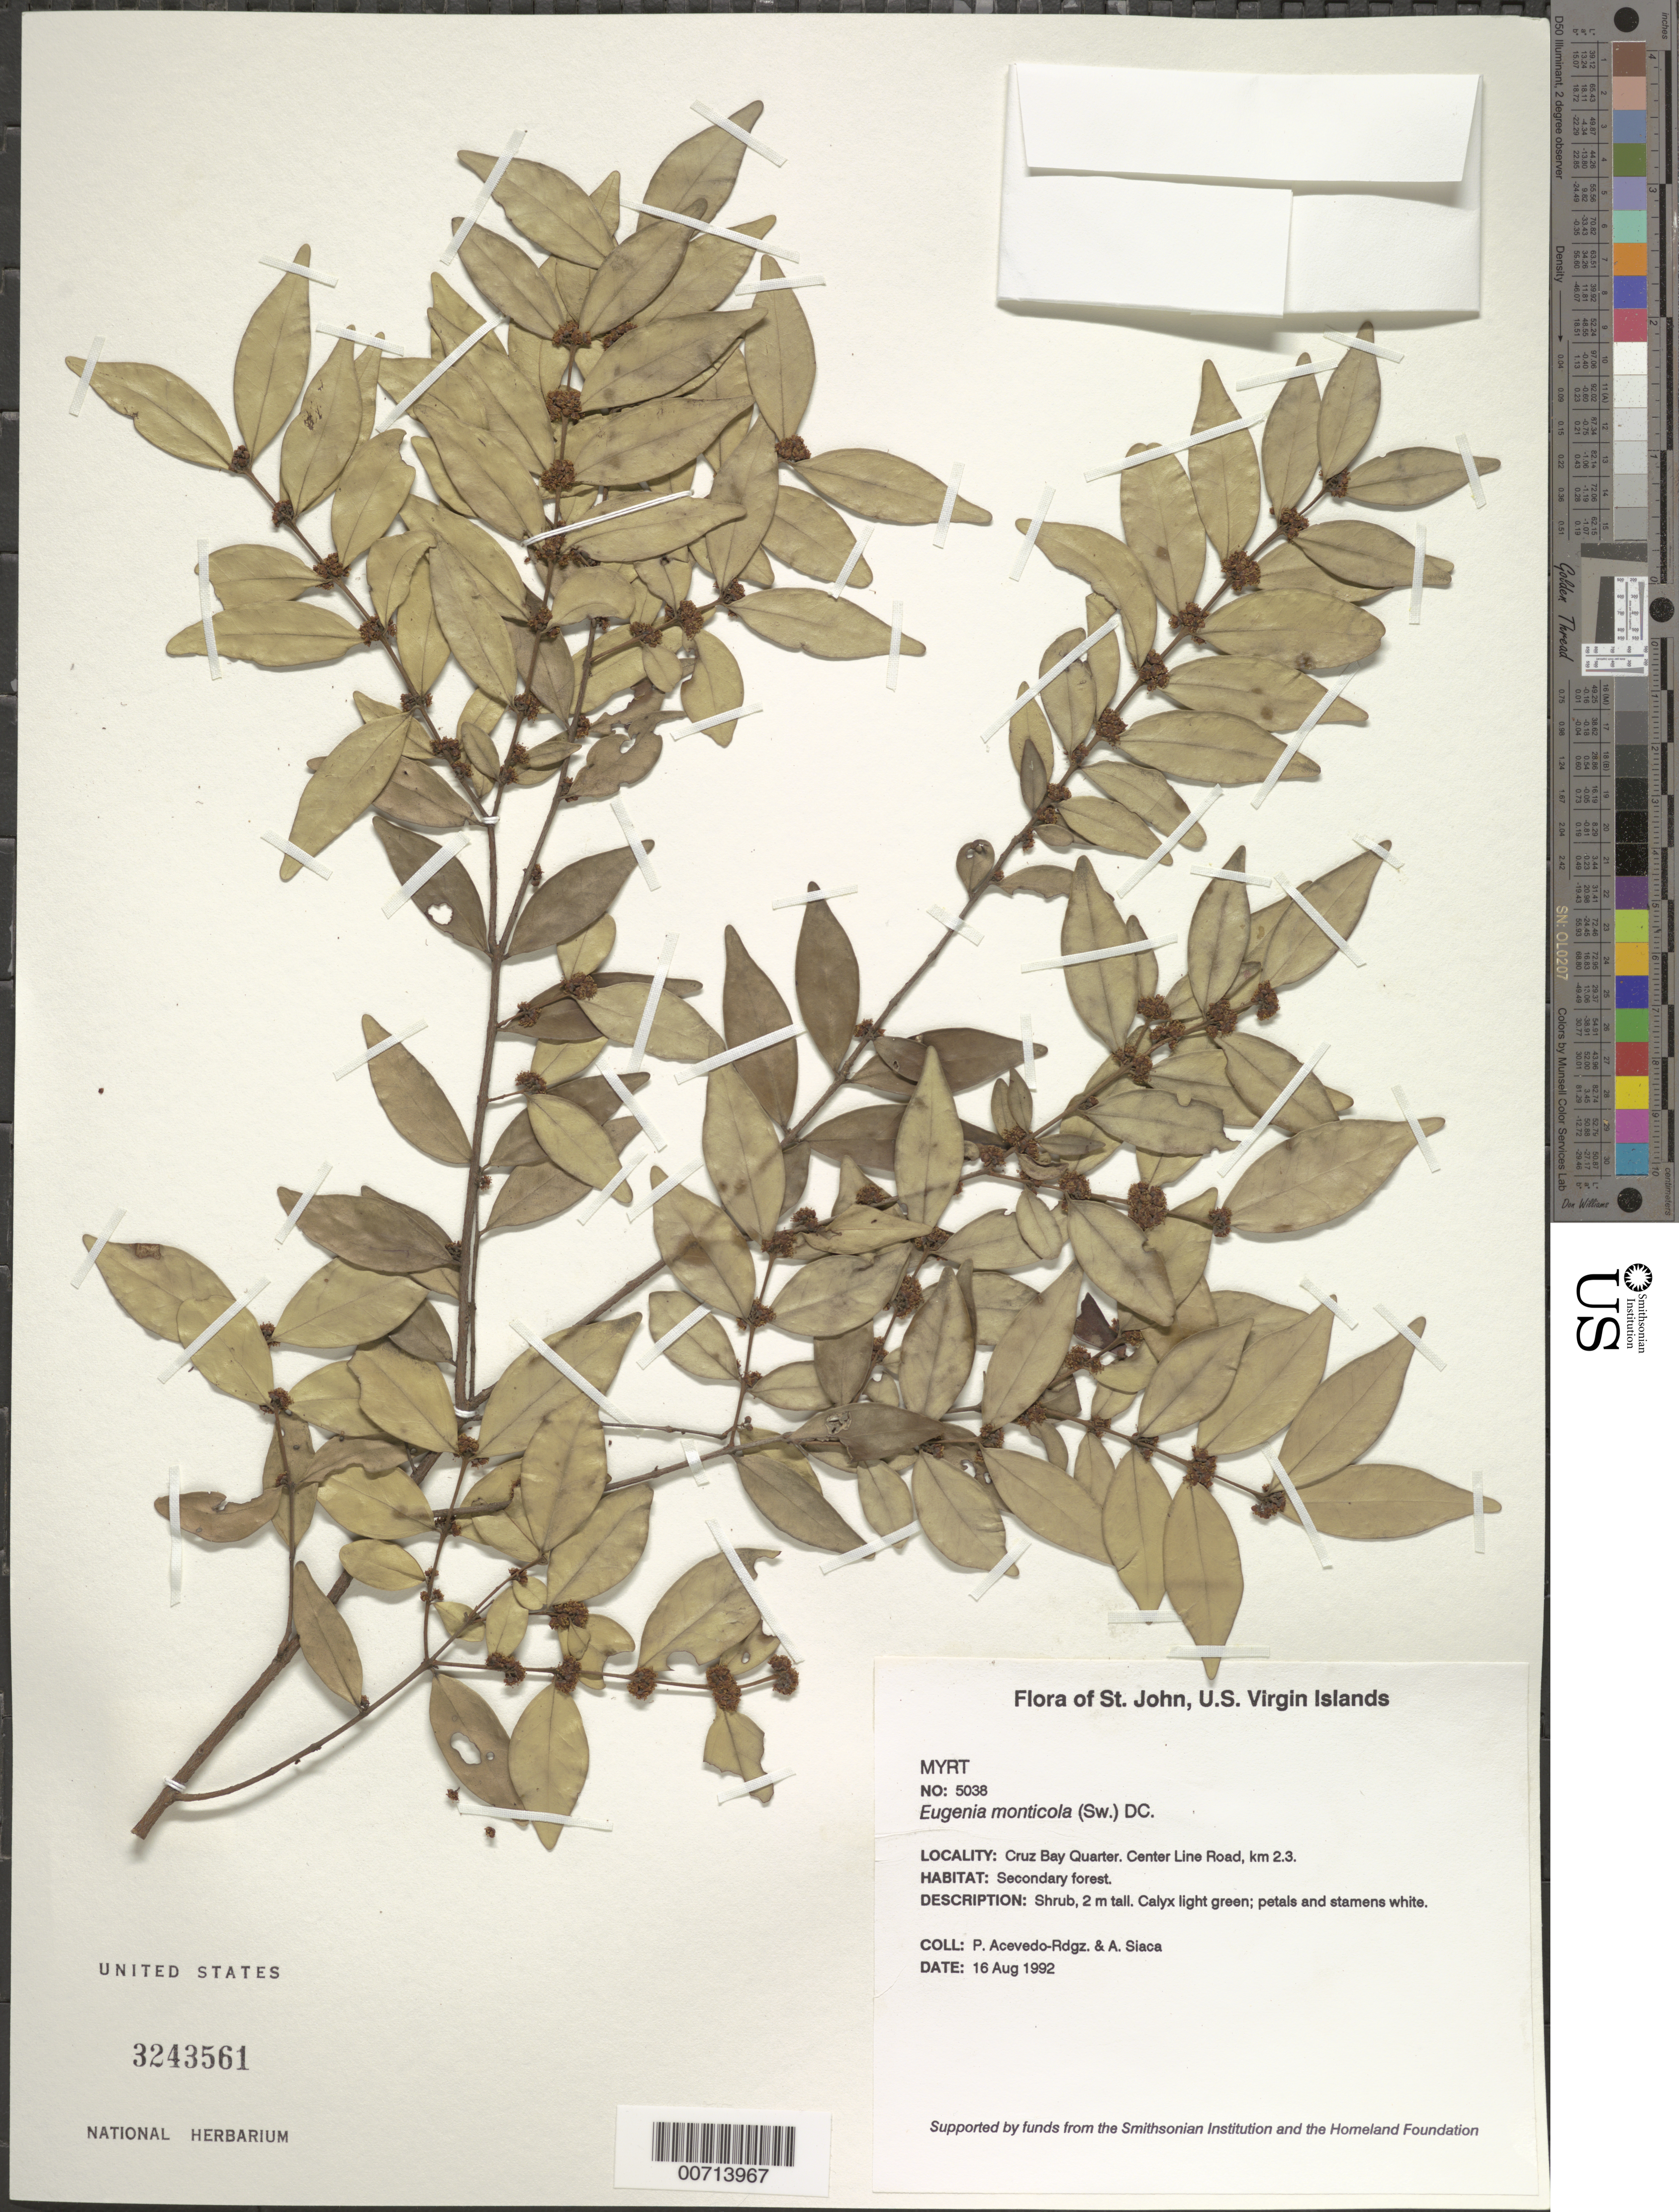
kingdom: Plantae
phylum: Tracheophyta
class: Magnoliopsida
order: Myrtales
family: Myrtaceae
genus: Eugenia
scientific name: Eugenia monticola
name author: (Sw.) DC.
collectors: P. Acevedo-Rodr. & A. Siaca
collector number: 5038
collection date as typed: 16 Aug 1992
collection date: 1992-08-16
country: U.S. Virgin Islands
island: St. John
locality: Cruz Bay Quarter. Center Line Road, km 2.3.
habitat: Secondary forest.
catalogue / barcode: US 3243561